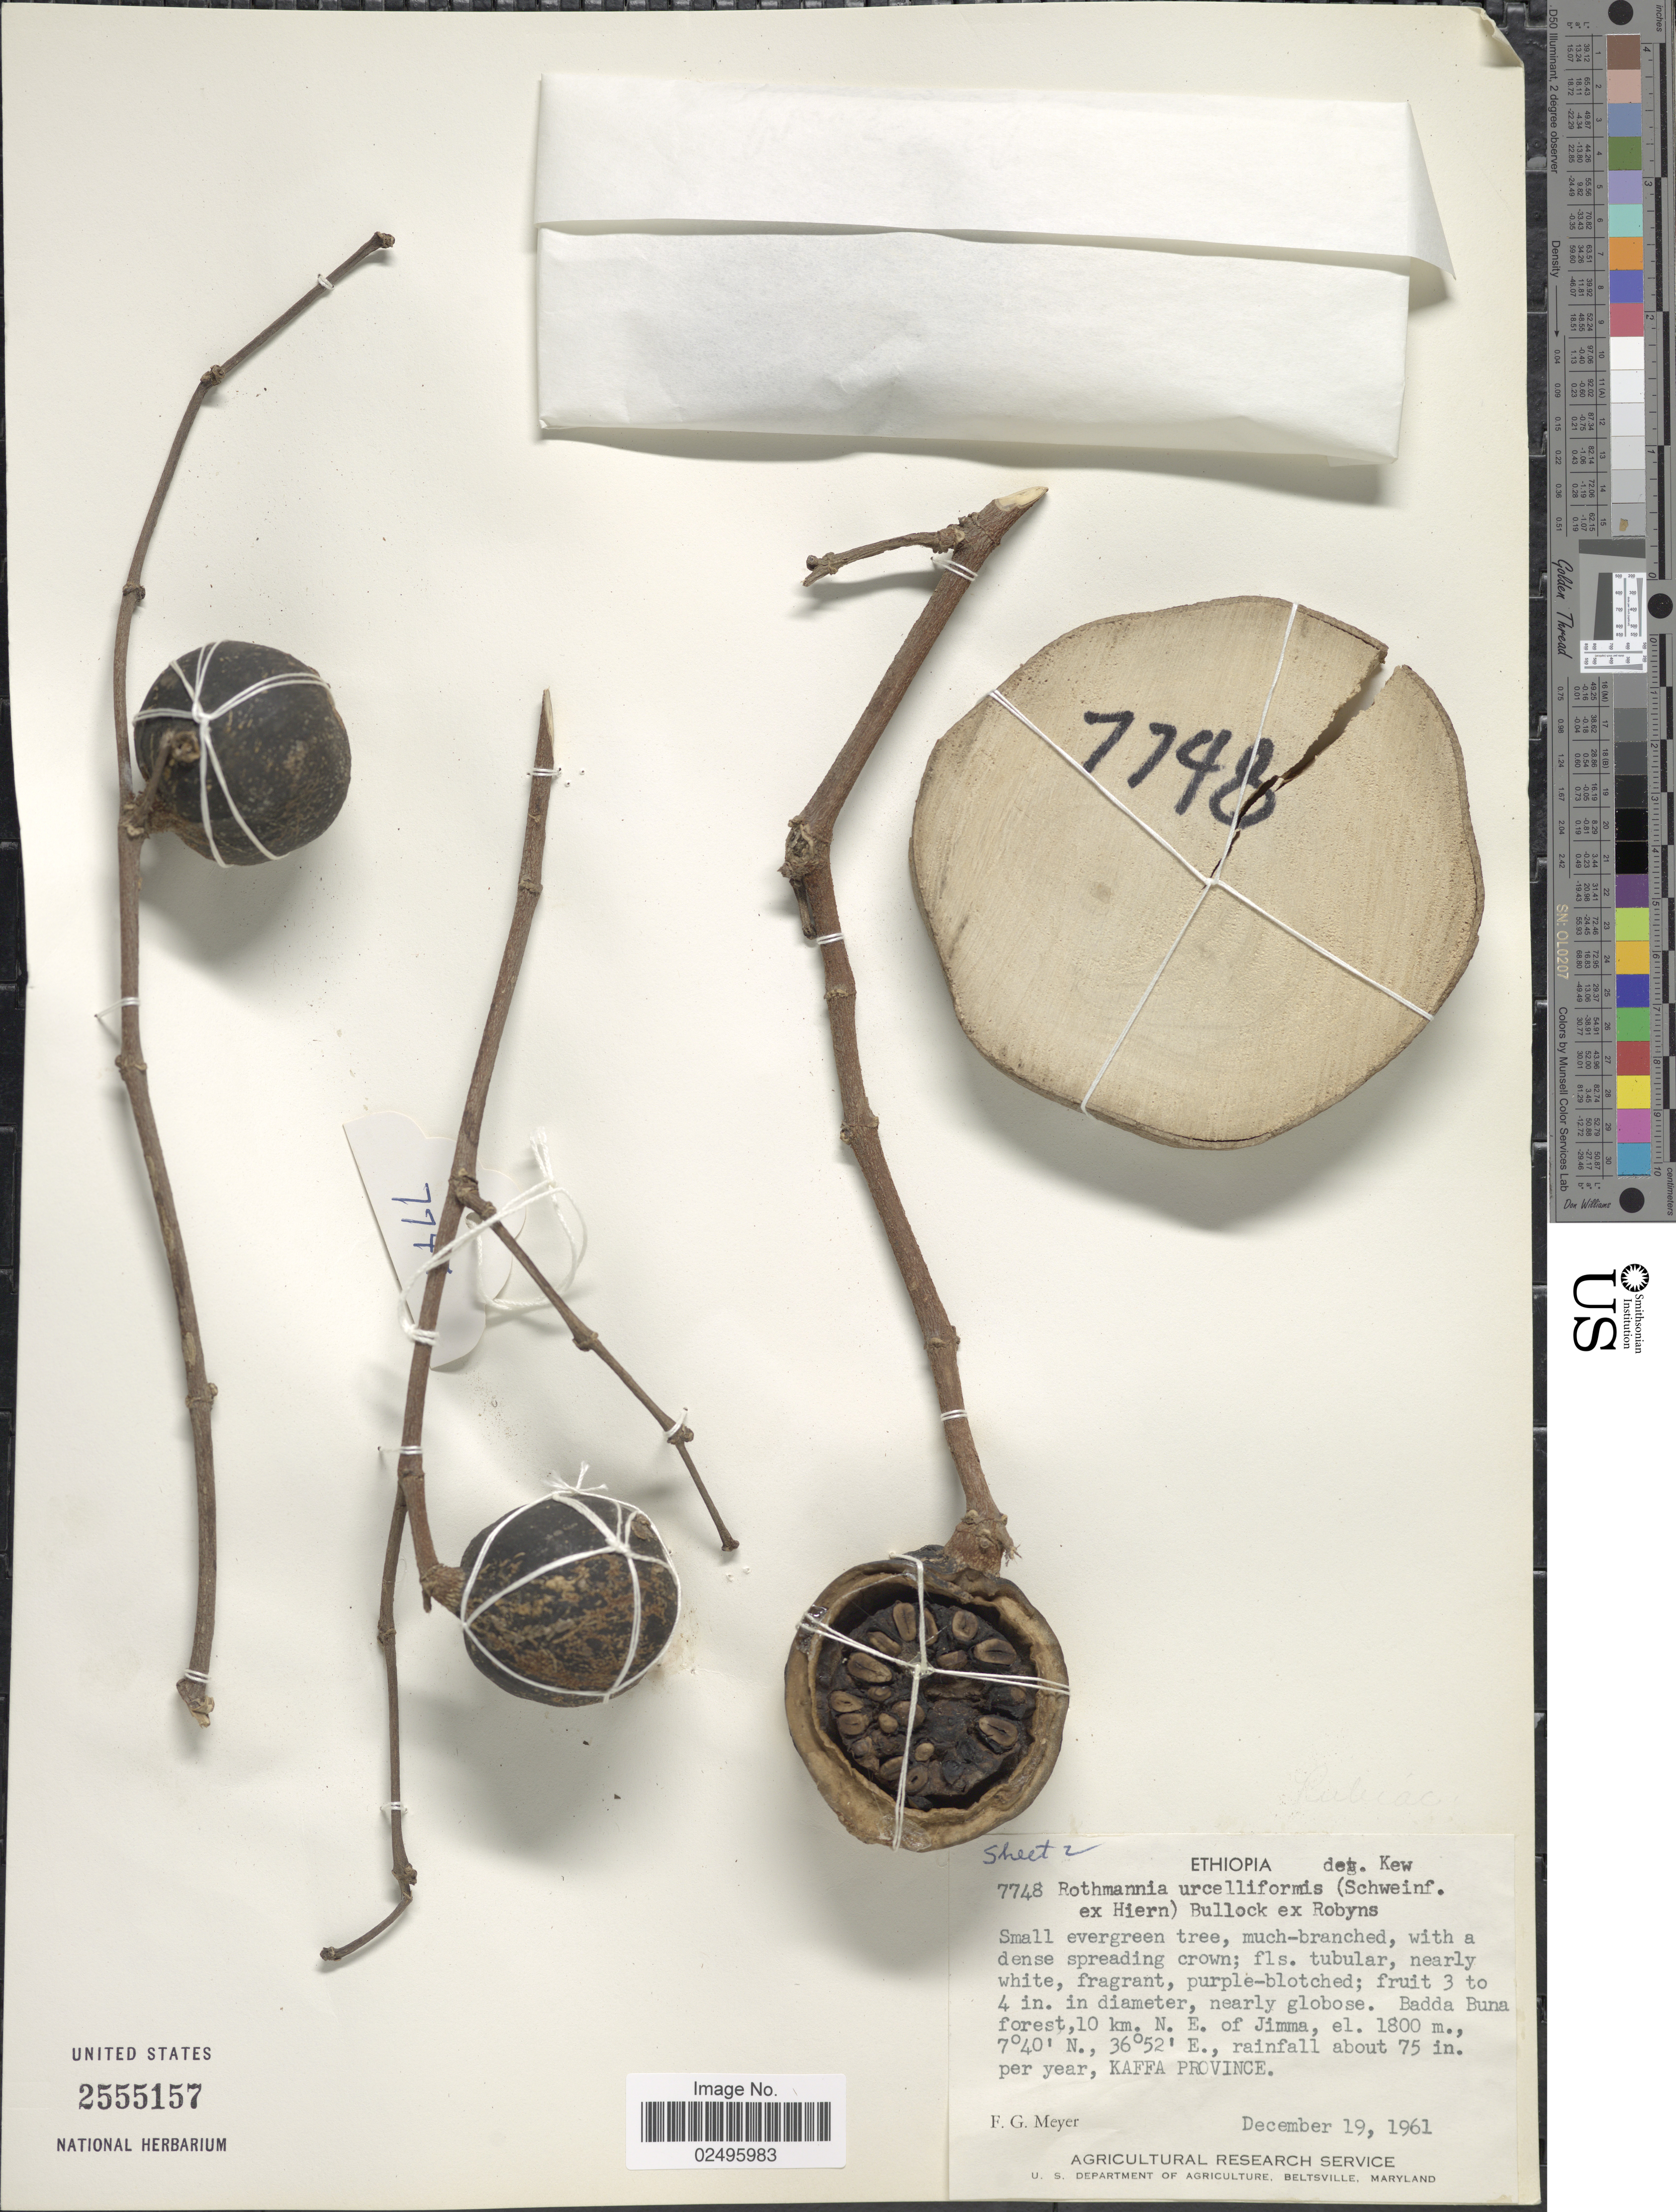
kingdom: Plantae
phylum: Tracheophyta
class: Magnoliopsida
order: Gentianales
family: Rubiaceae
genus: Rothmannia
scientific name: Rothmannia urcelliformis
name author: (Hiern) Bullock ex Robyns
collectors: F. G. Meyer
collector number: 7748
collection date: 1961-12-19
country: Ethiopia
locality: Badda Buna forest, 10 km N. E. of Jimma. Kaffa Province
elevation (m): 1800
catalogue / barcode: US 2555157